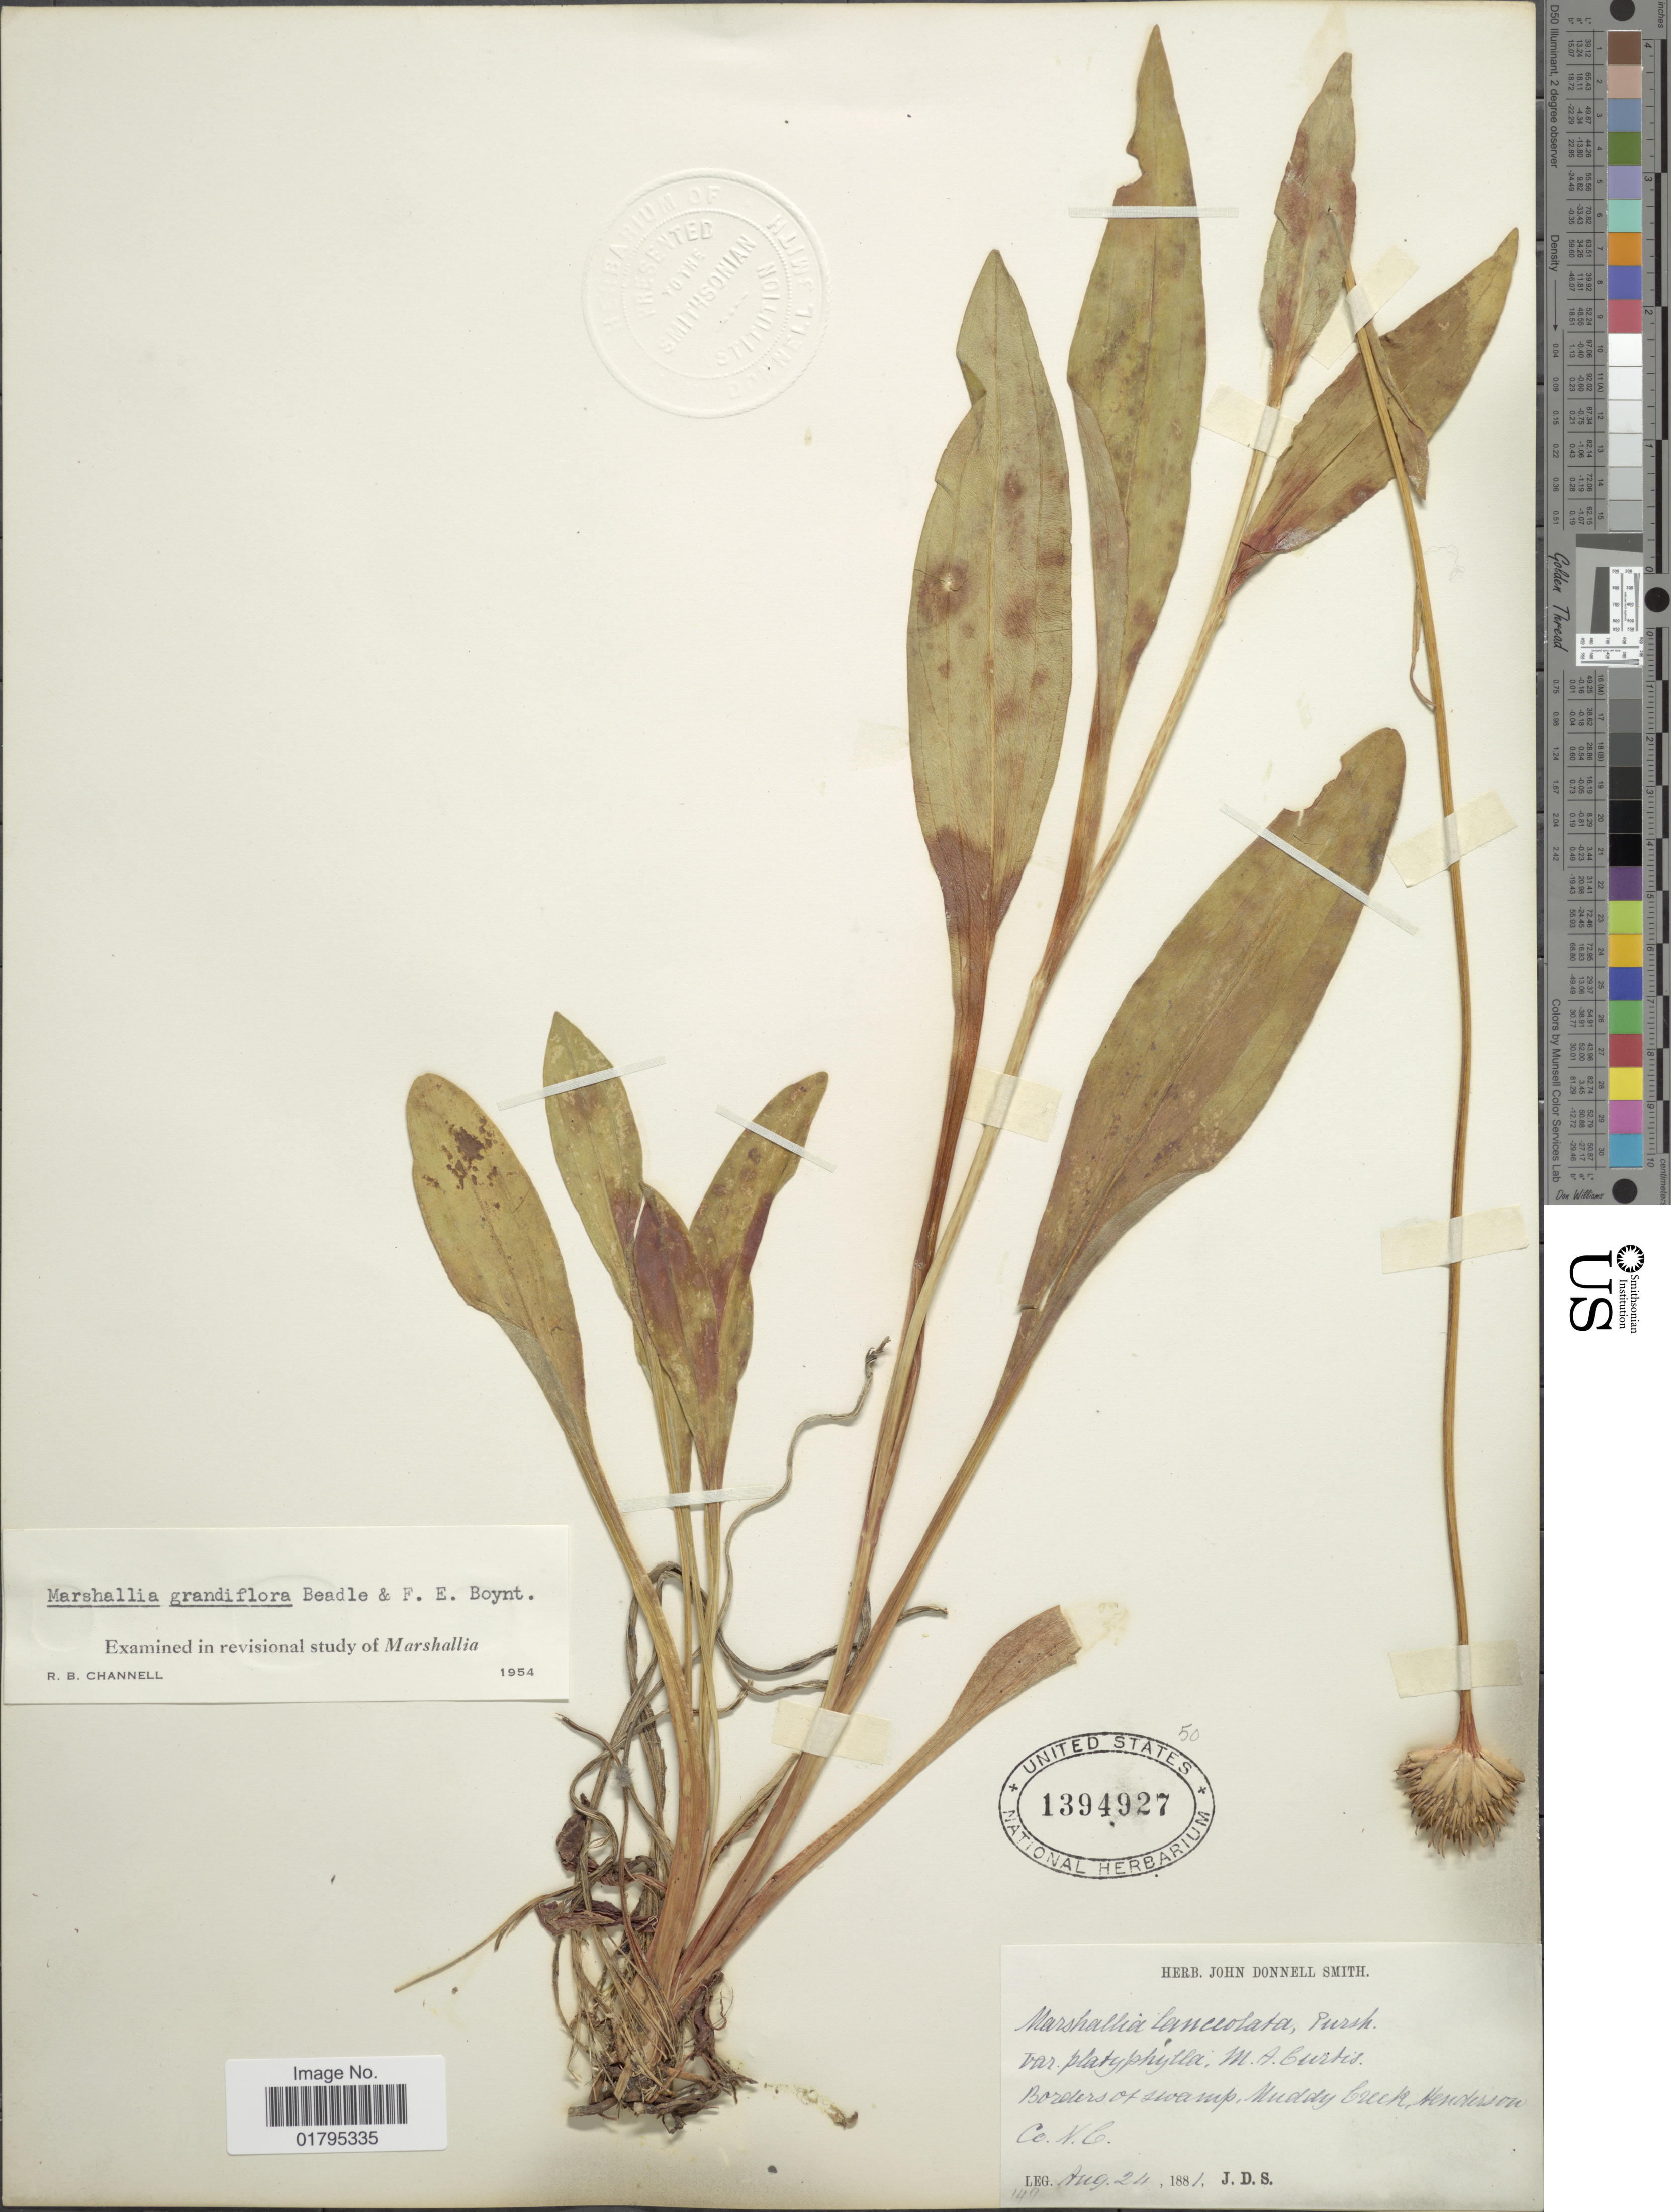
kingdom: Plantae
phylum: Tracheophyta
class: Magnoliopsida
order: Asterales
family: Asteraceae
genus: Marshallia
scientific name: Marshallia grandiflora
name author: Beadle & F.E. Boynton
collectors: J. Donnell Smith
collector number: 149?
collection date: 1881-08-24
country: United States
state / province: North Carolina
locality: Borders of swamp, Muddy Creek , Henderson Co.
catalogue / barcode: US 1394927